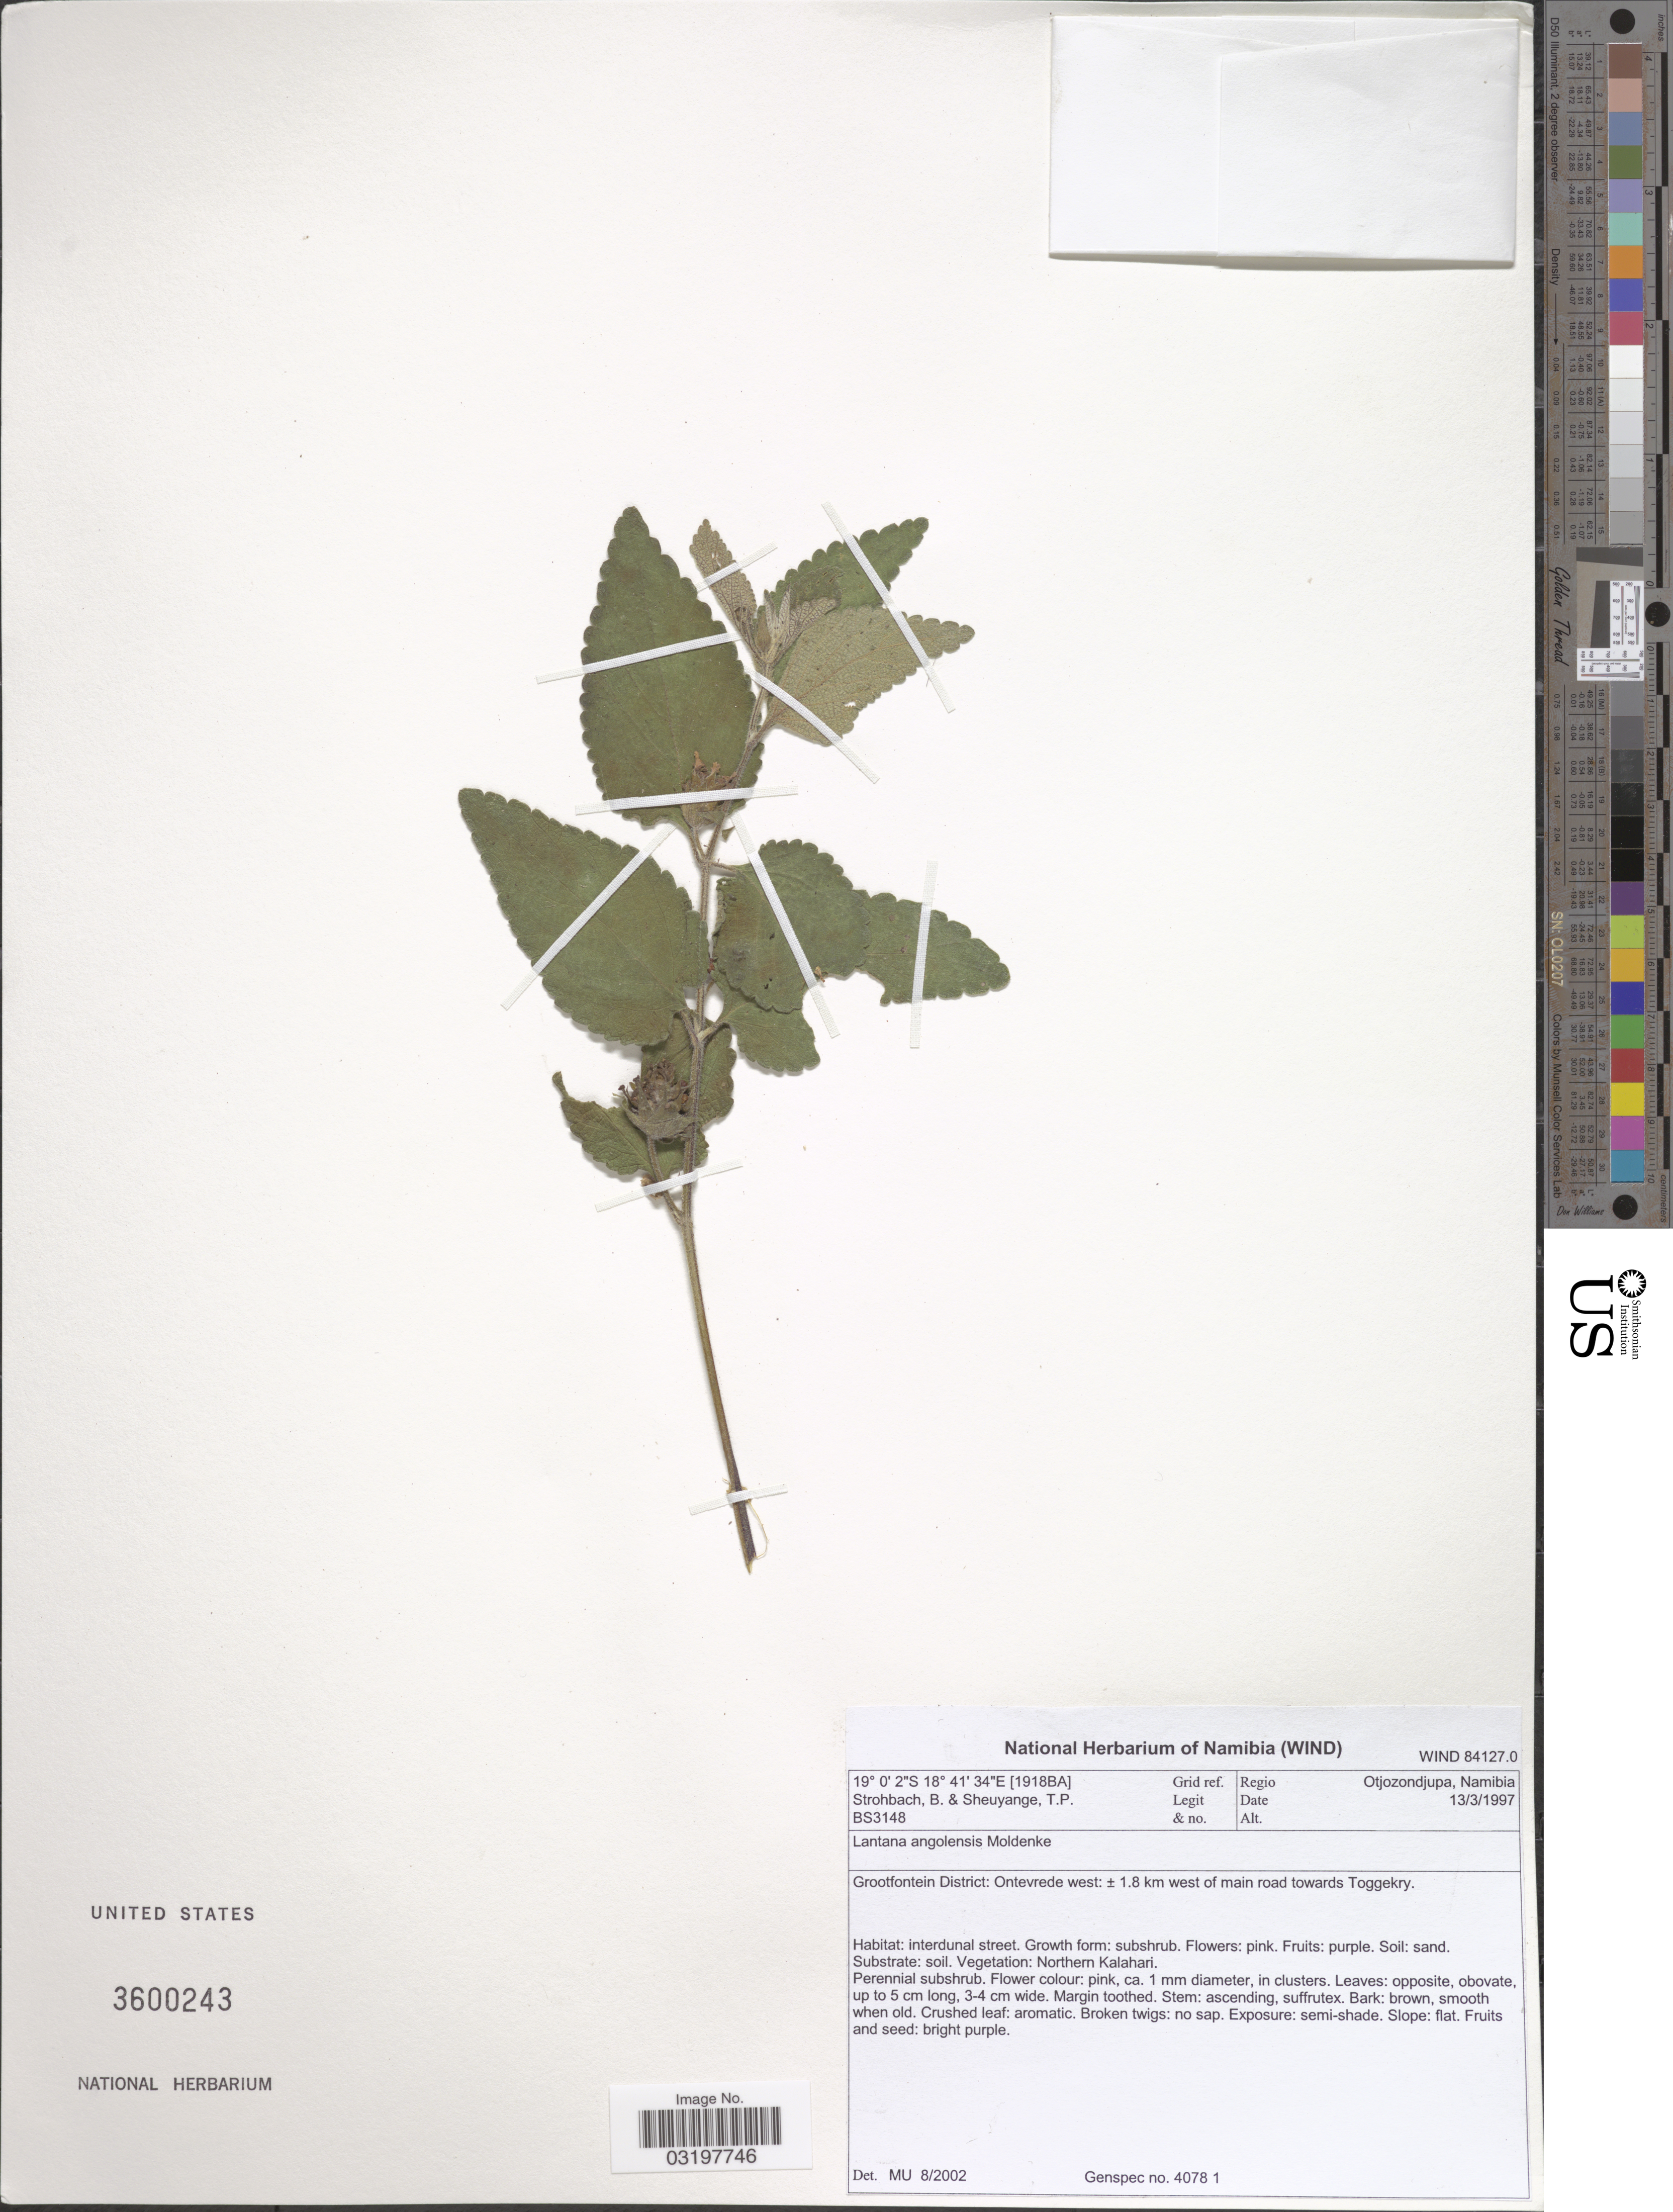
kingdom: Plantae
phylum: Tracheophyta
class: Magnoliopsida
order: Lamiales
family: Verbenaceae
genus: Lantana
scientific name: Lantana angolensis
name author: Moldenke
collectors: B. Strohbach & T. Sheuyange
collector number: BS3148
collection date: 1997-03-13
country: Namibia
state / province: Otjozondjupa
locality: [1918BA] Grid ref., Regio Otjozondjupa, Namibia, Grootfontein District: Ontevrede west: ± 1.8 km west of main road towards Toggekry.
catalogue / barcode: US 3600243